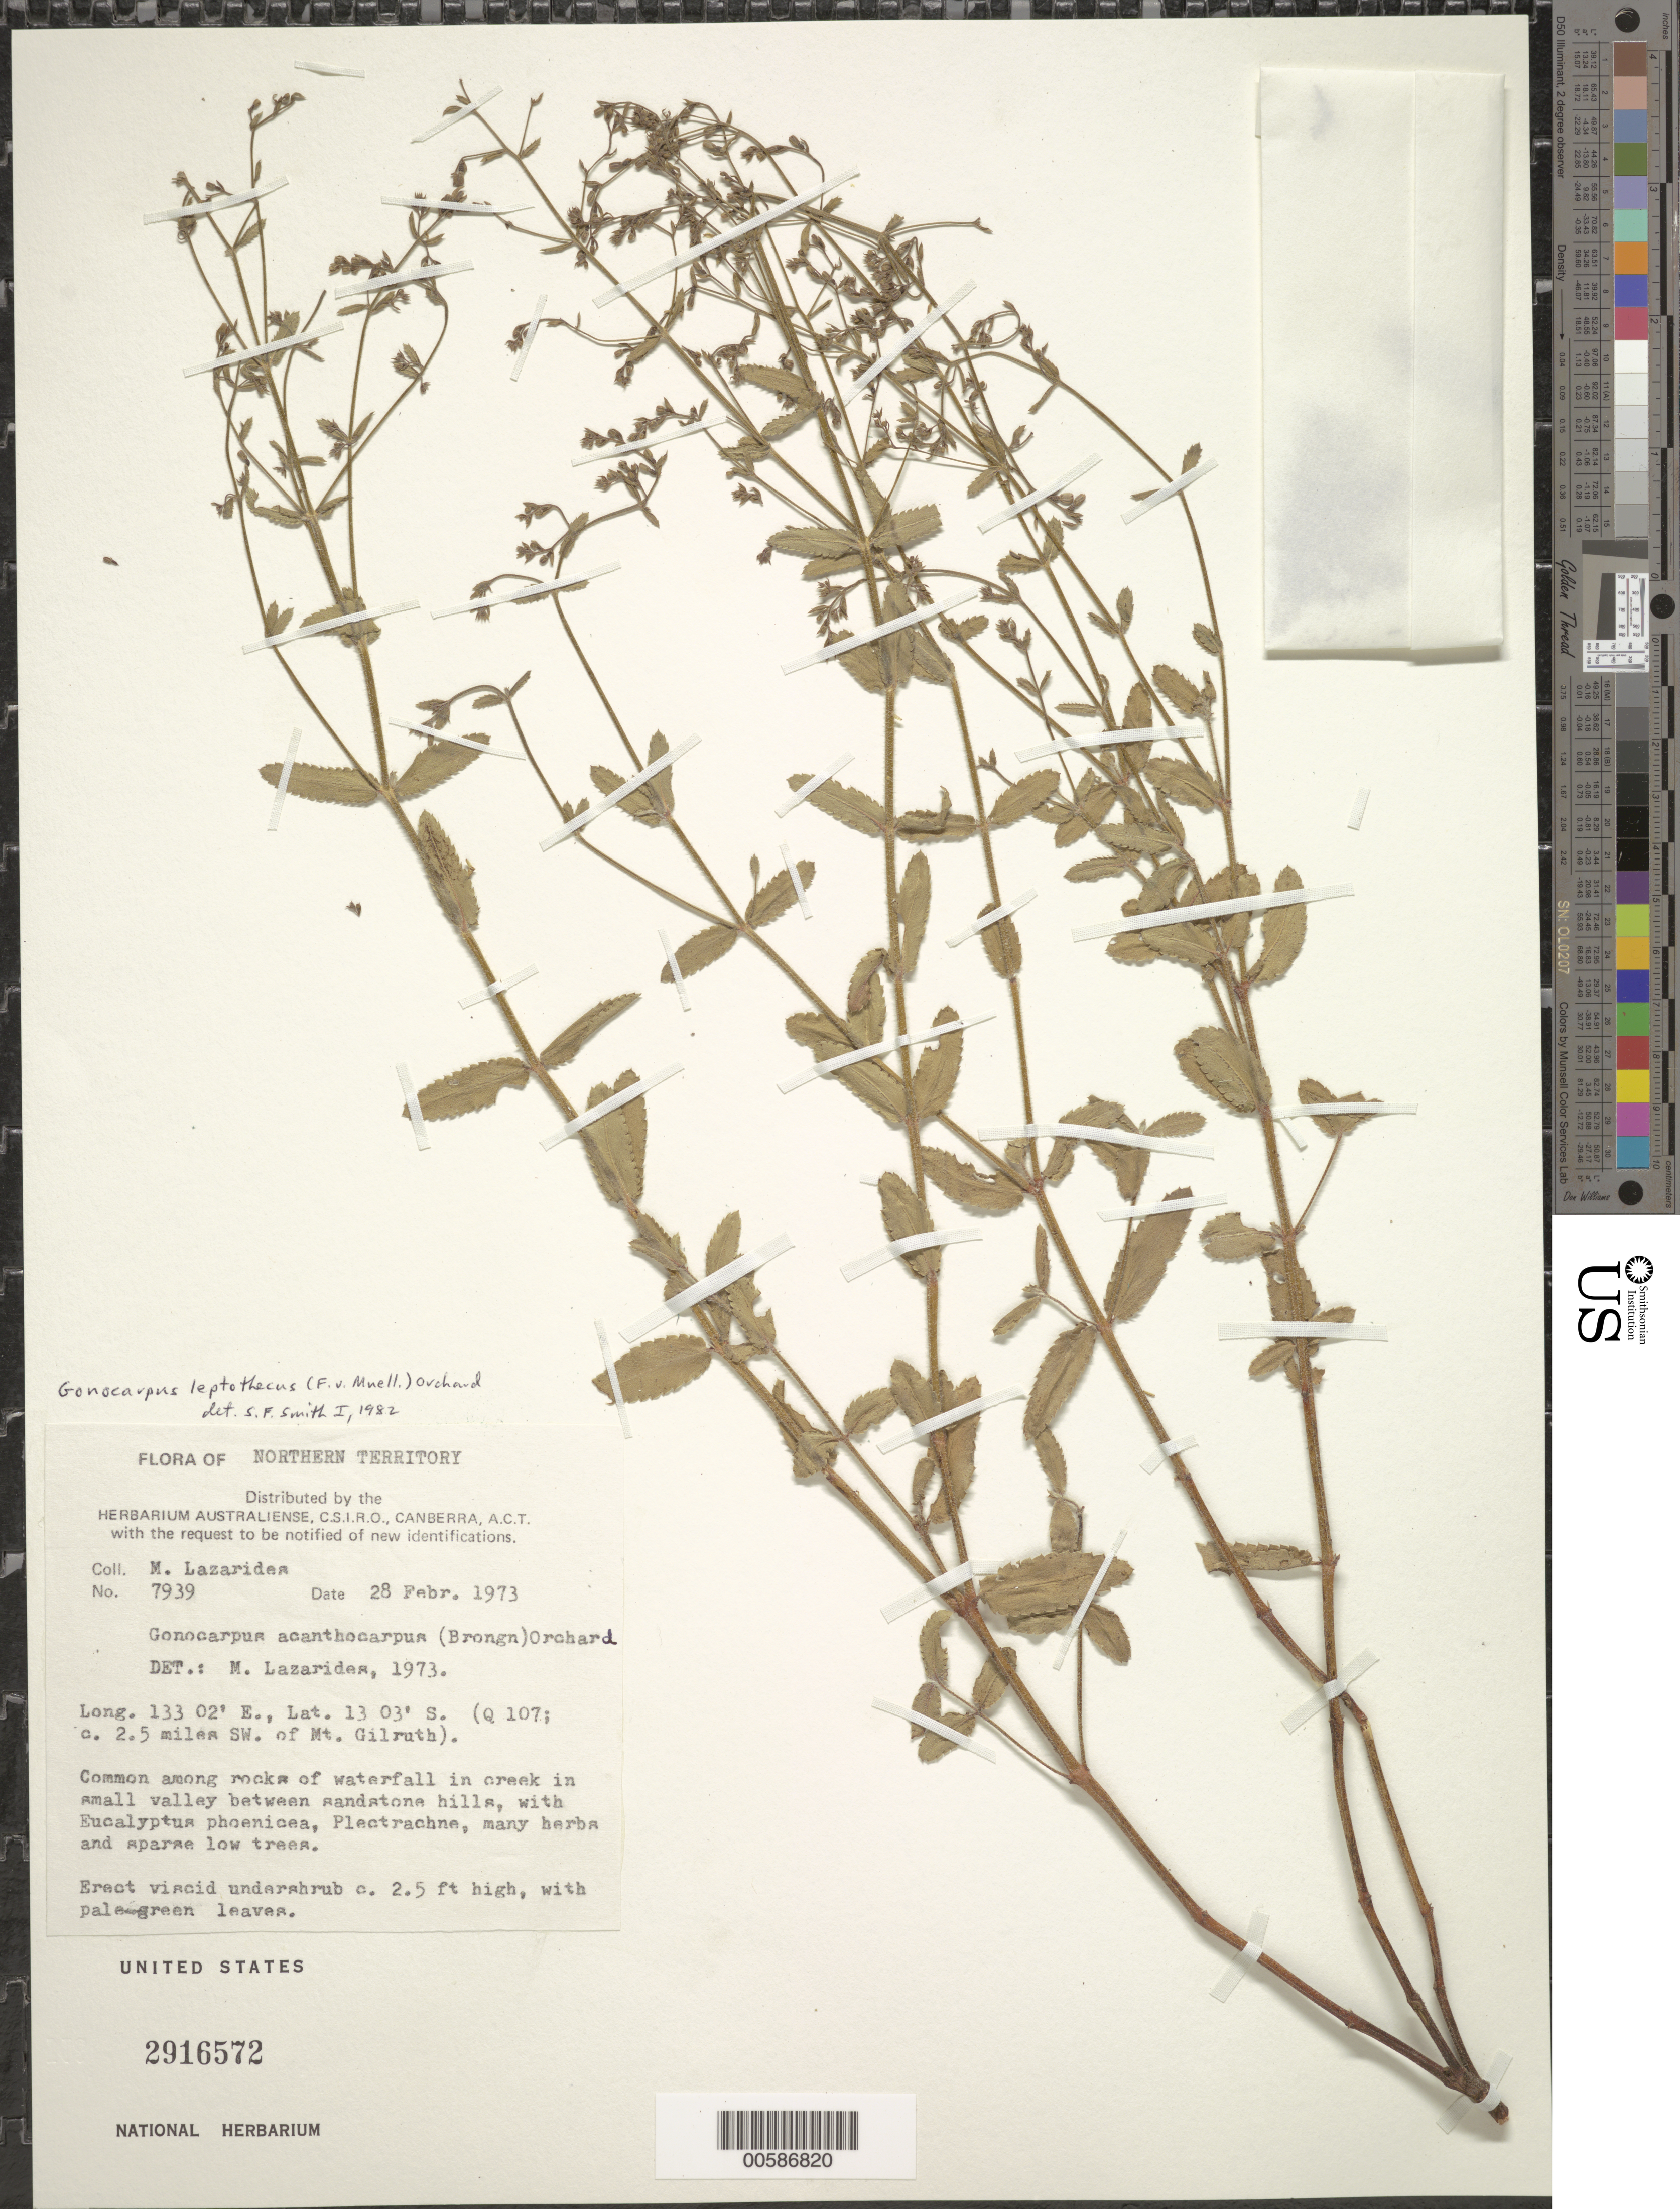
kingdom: Plantae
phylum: Tracheophyta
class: Magnoliopsida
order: Saxifragales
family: Haloragaceae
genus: Gonocarpus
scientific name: Gonocarpus leptothecus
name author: (F. Muell.) Orchard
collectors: M. Lazarides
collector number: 7939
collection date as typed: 28 Feb 1973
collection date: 1973-02-28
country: Australia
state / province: Northern Territory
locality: SW of Mt. Gilruth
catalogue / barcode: US 2916572